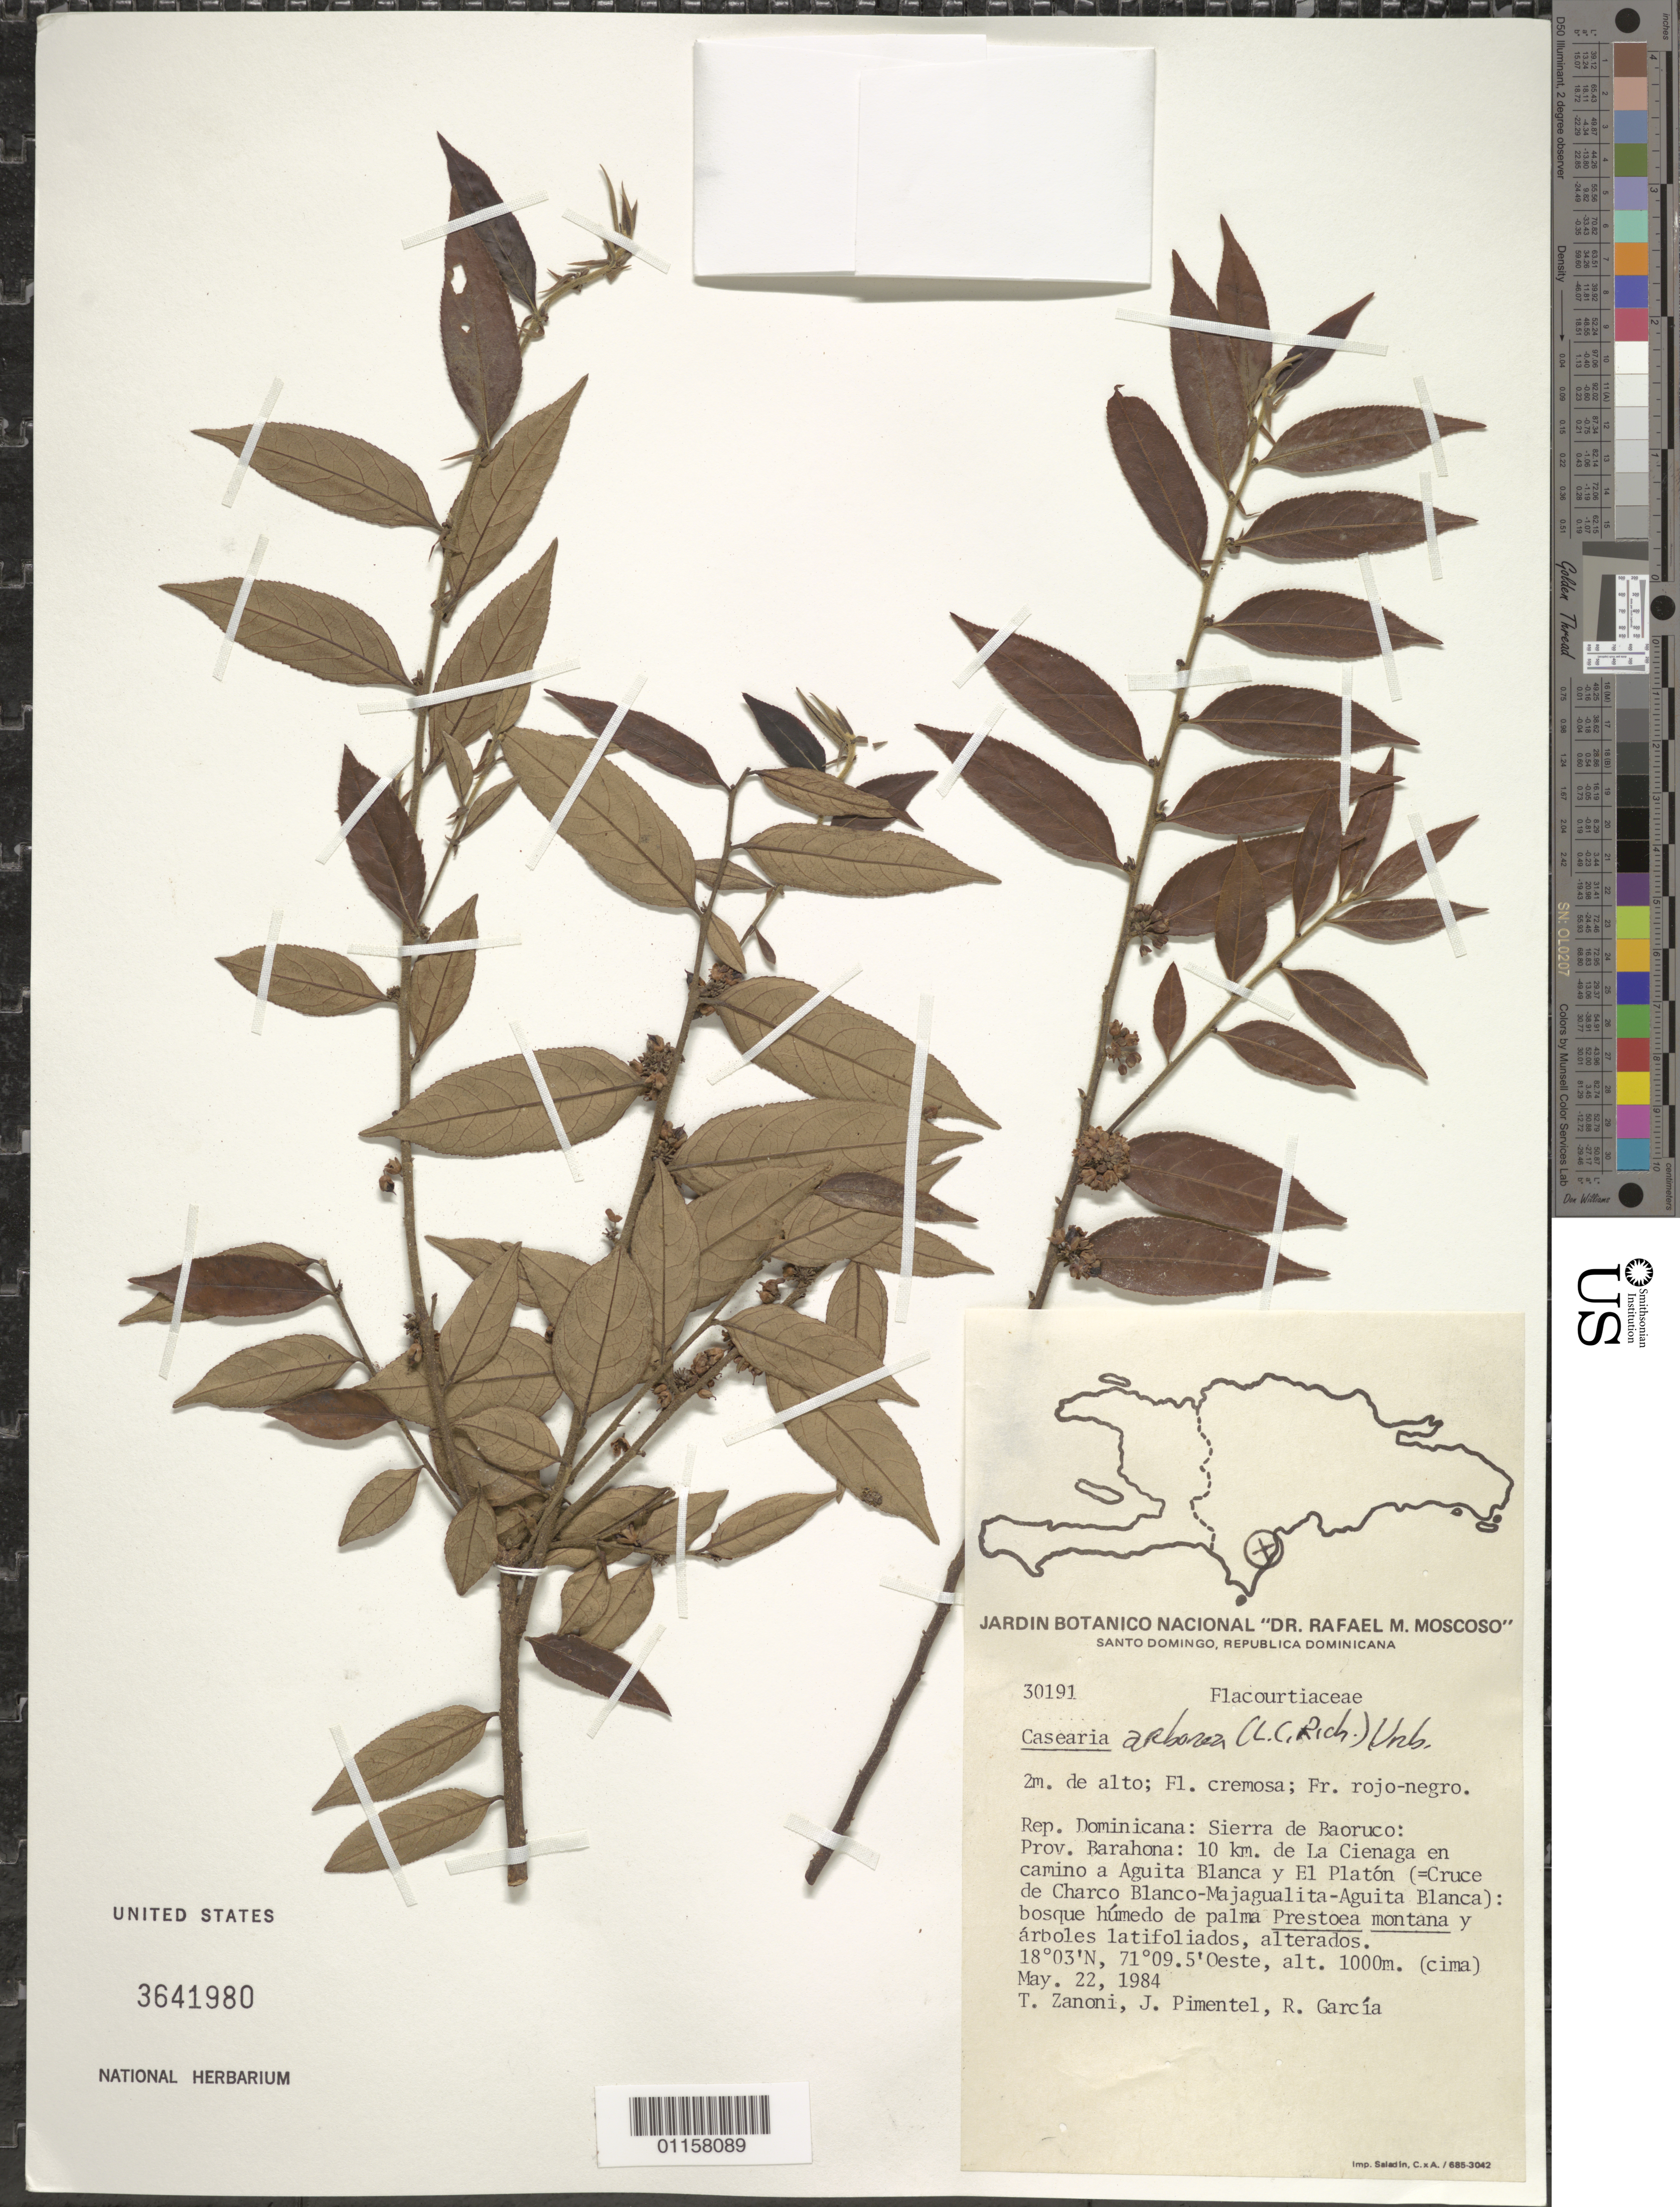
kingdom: Plantae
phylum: Tracheophyta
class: Magnoliopsida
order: Malpighiales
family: Salicaceae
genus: Casearia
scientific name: Casearia arborea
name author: (Rich.) Urb.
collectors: T. A. Zanoni, J. Pimentel & R. García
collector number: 30191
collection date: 1984-05-22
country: Dominican Republic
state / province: Barahona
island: Hispaniola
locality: Sierra de Baoruco; 10 km de La Cienaga en camino a Aguita Blanca y El Platón (= Cruce de Charco Blanco-Majagualita-Aguita Blanca).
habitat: Bosque húmedo de palma Prestoea montana y árboles latifoliados, alterados.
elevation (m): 1000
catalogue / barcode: US 3641980